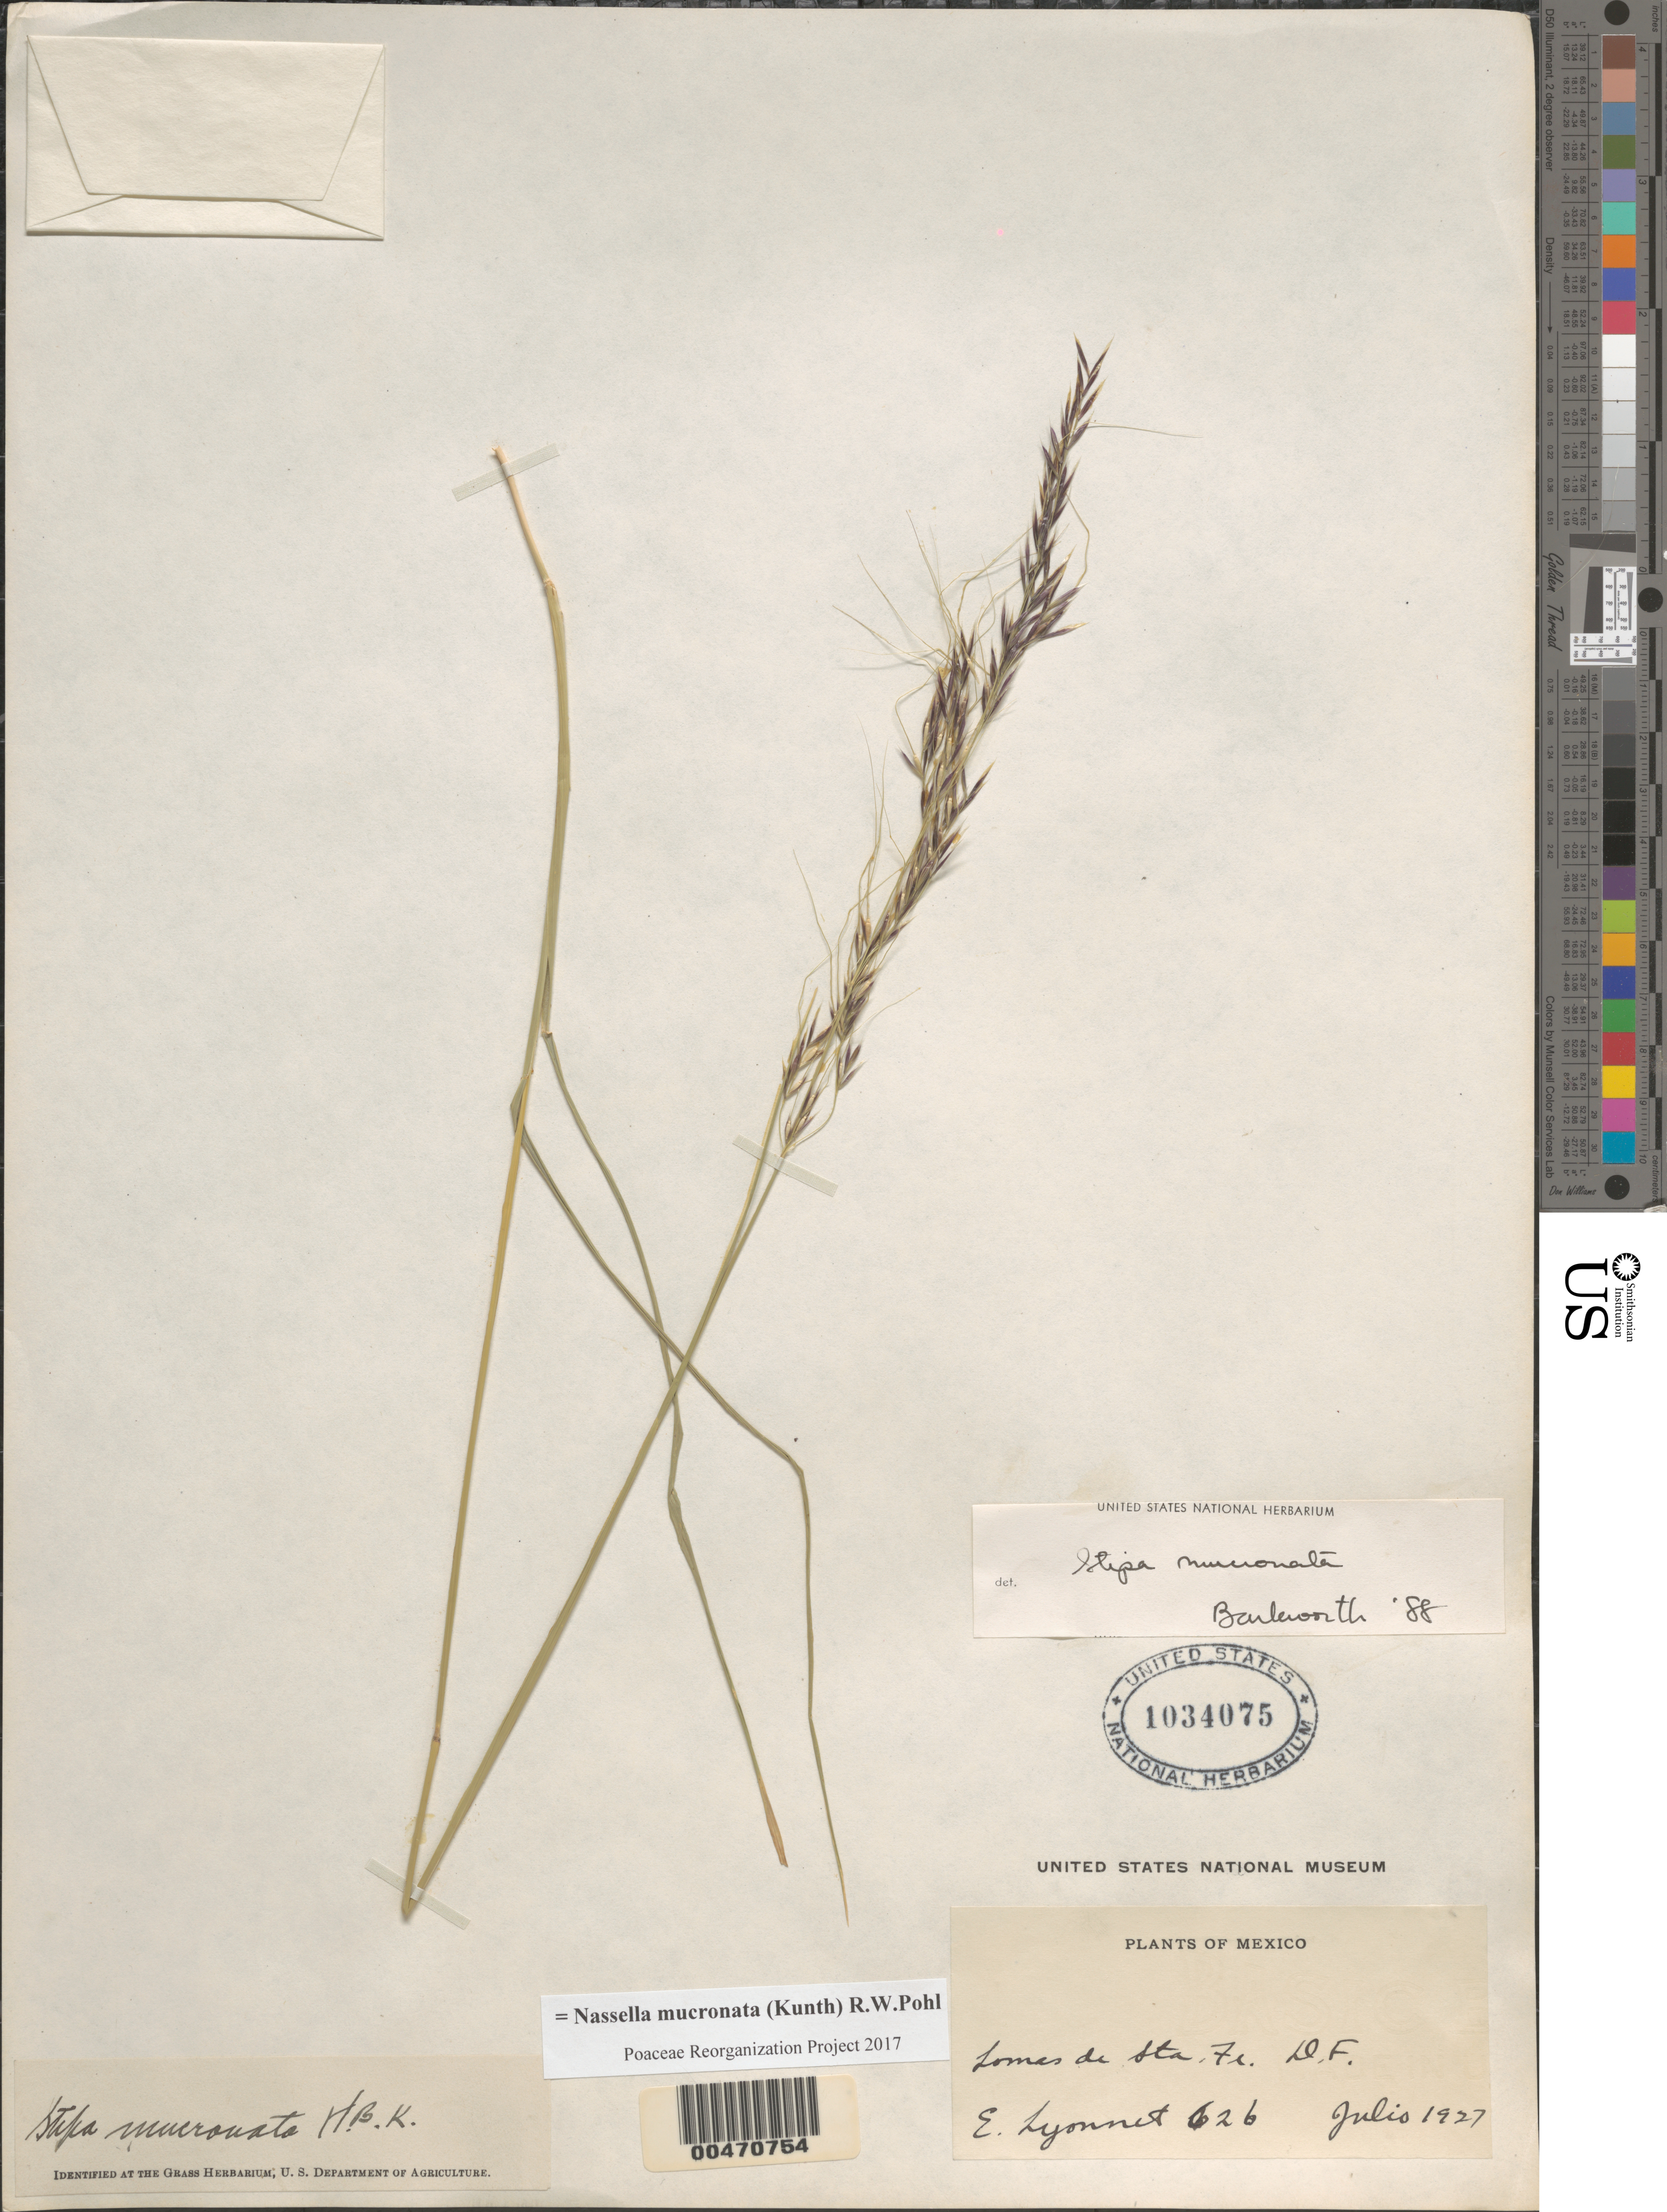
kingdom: Plantae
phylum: Tracheophyta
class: Liliopsida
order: Poales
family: Poaceae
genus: Nassella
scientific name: Nassella mucronata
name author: (Kunth) R.W. Pohl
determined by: Poaceae Reorganization Project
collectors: Bro. E. Lyonnet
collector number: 626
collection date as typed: Jul 1927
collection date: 1927-07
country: Mexico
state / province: Distrito Federal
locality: Lomas de Santa Fe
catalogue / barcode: US 1034075